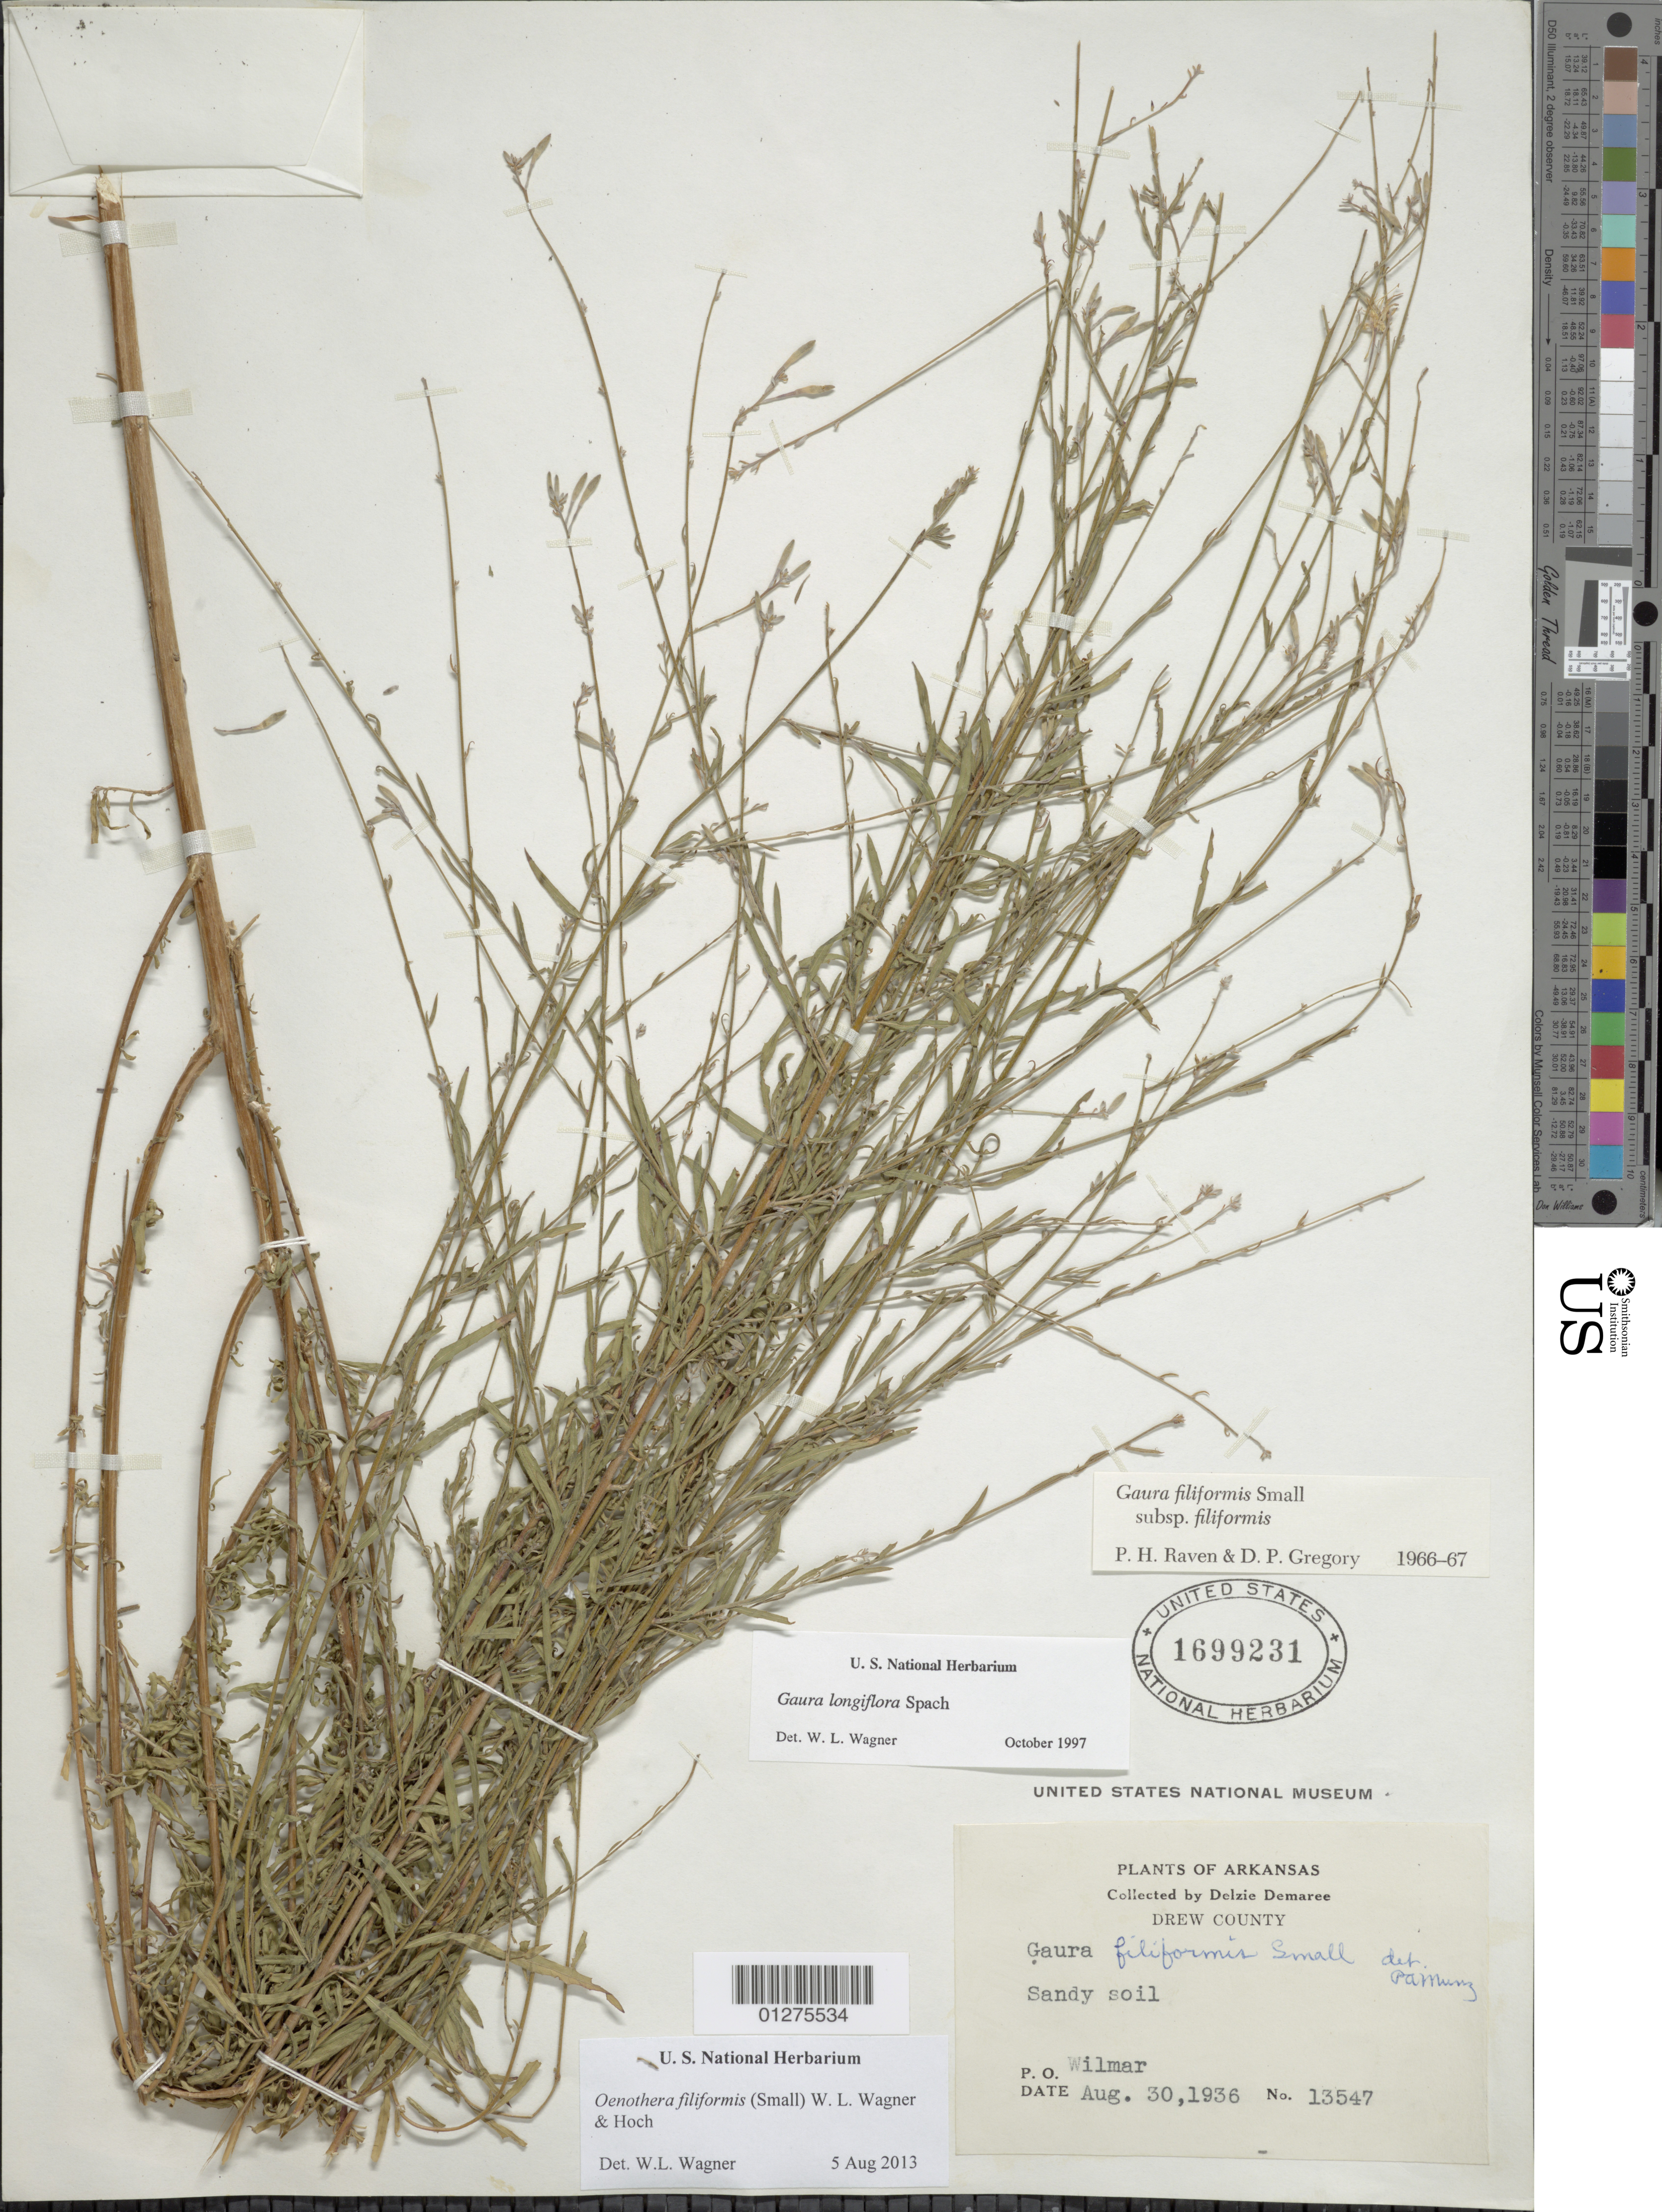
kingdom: Plantae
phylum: Tracheophyta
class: Magnoliopsida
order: Myrtales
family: Onagraceae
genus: Oenothera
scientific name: Oenothera filiformis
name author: (Small) W.L. Wagner & Hoch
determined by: Wagner, W. L., (BOT), Smithsonian Institution - National Museum of Natural History (UNITED STATES)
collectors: D. Demaree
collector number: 13547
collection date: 1936-08-30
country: United States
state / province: Arkansas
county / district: Drew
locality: Wilmar.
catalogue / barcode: US 1699231